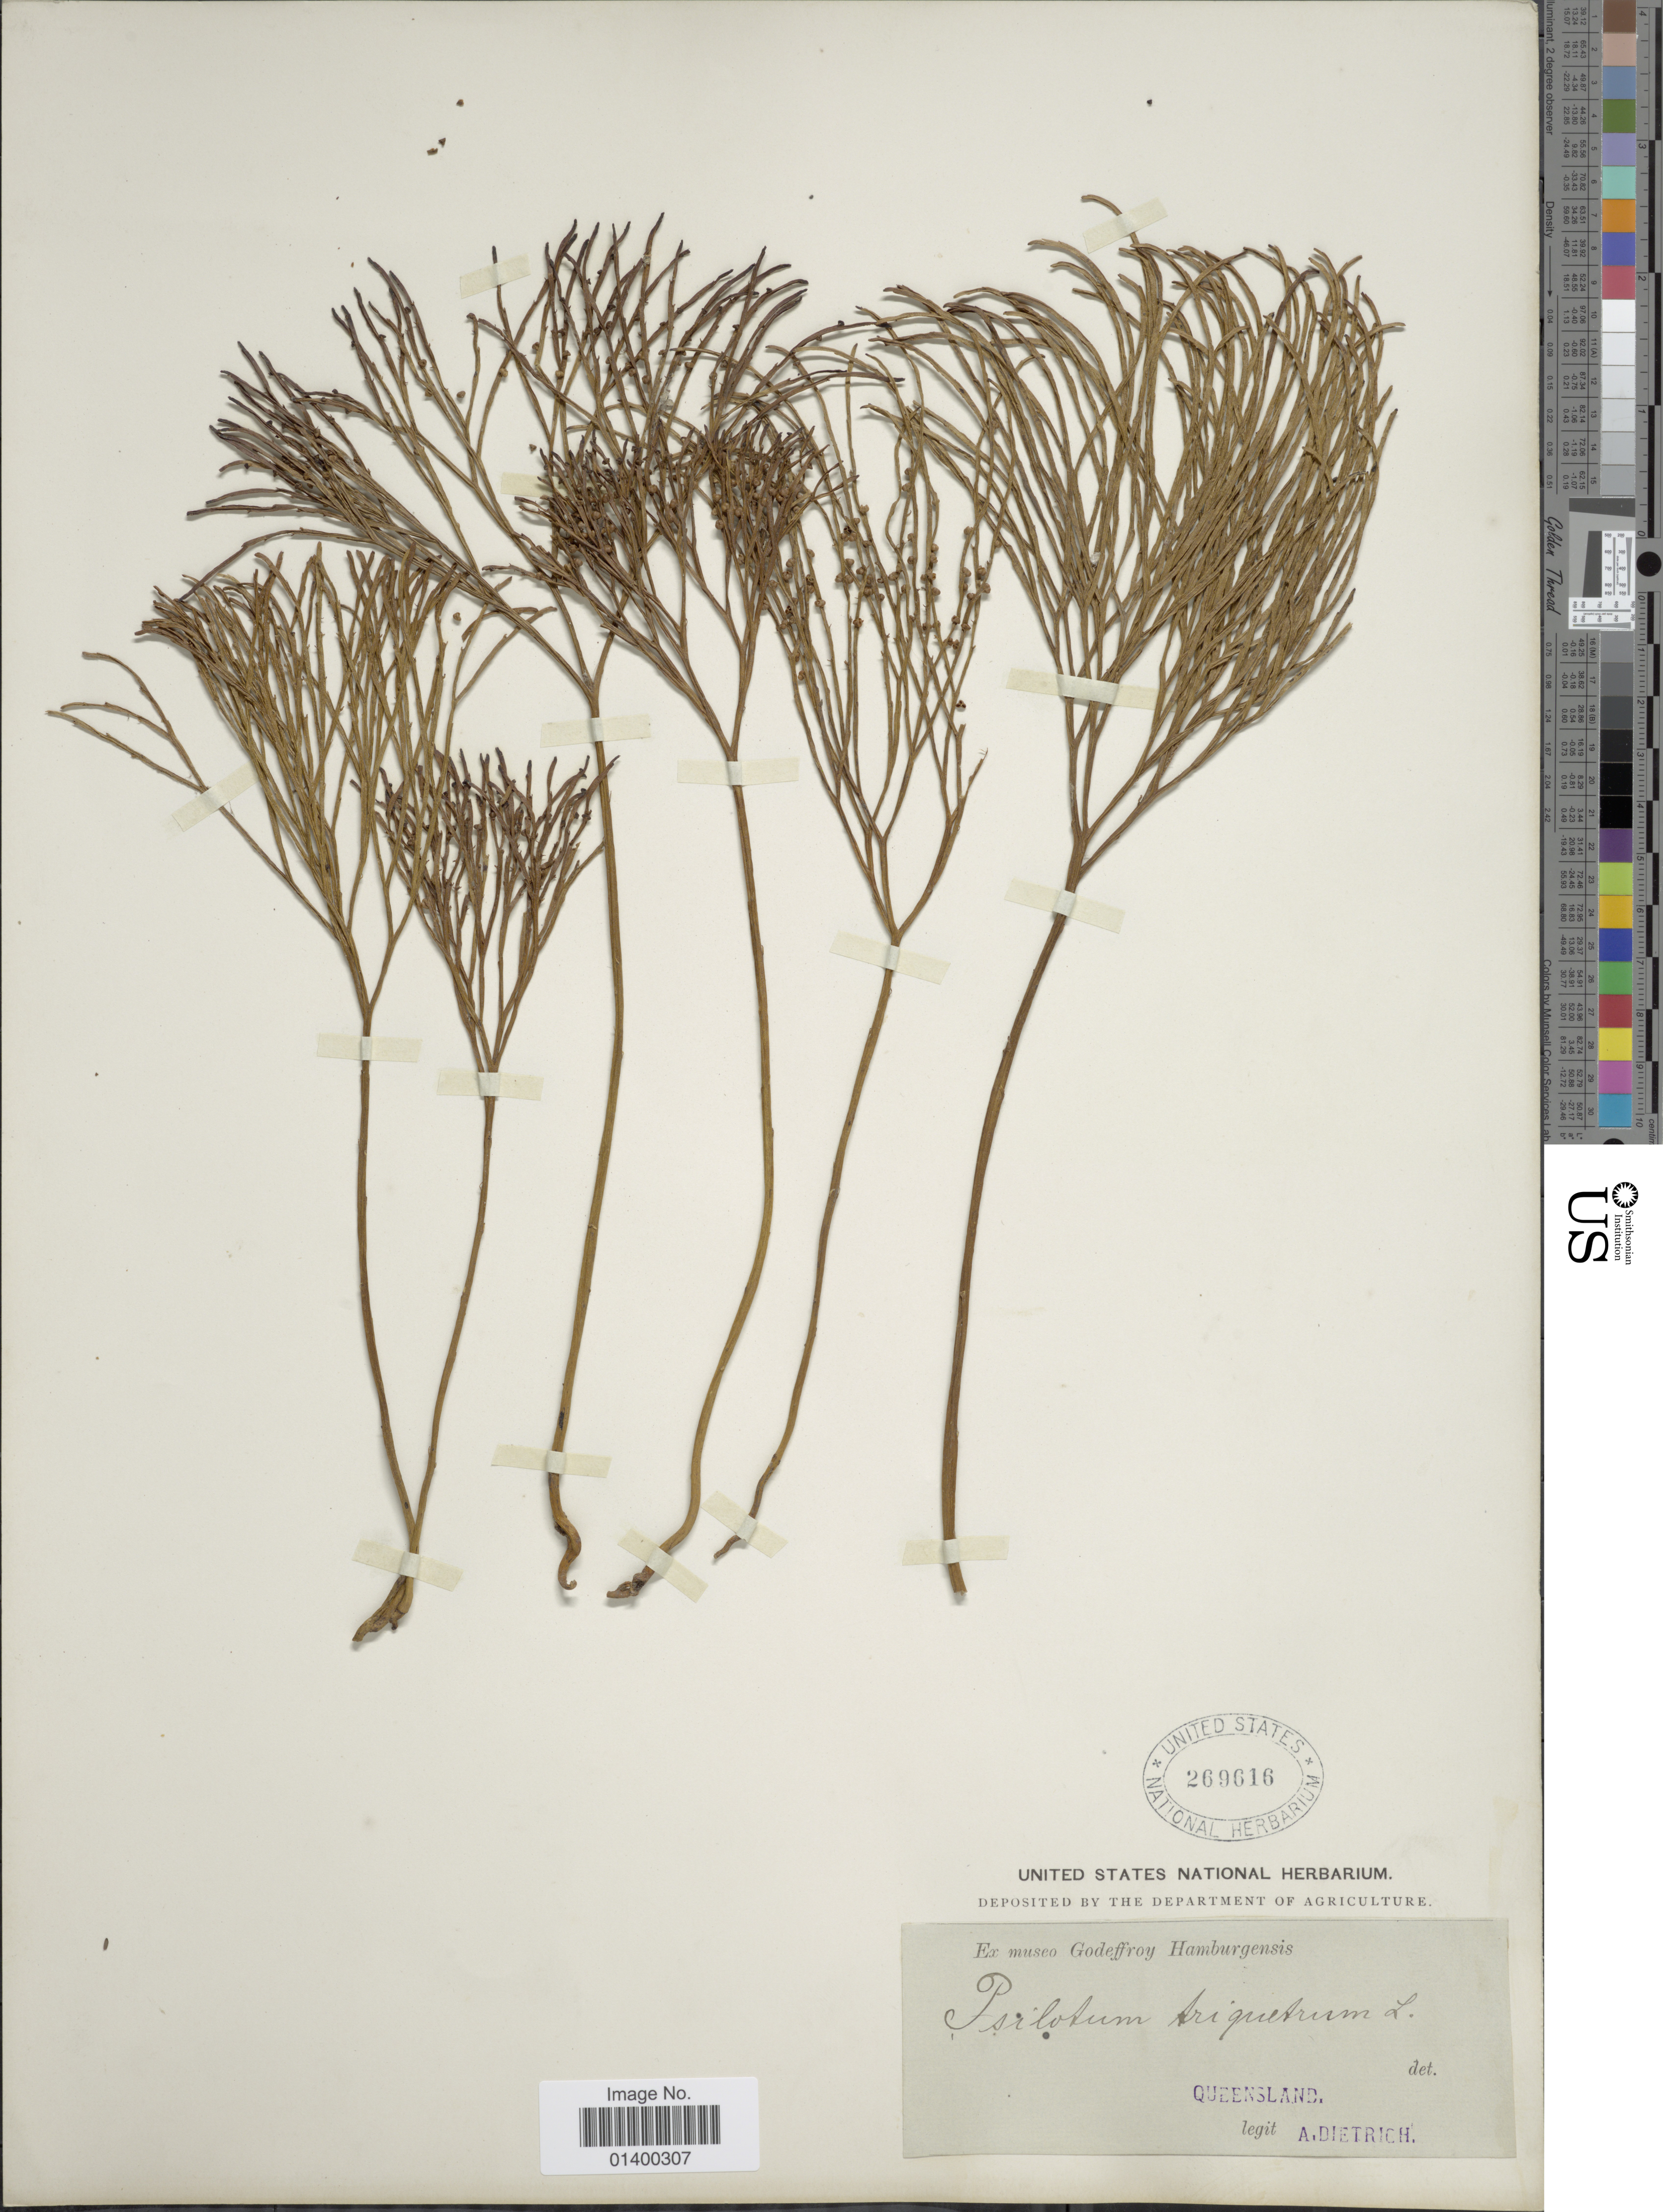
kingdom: Plantae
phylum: Tracheophyta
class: Polypodiopsida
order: Psilotales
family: Psilotaceae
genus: Psilotum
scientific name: Psilotum nudum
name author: (L.) P. Beauv.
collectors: A. Dietrich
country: Australia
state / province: Queensland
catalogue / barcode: US 269616